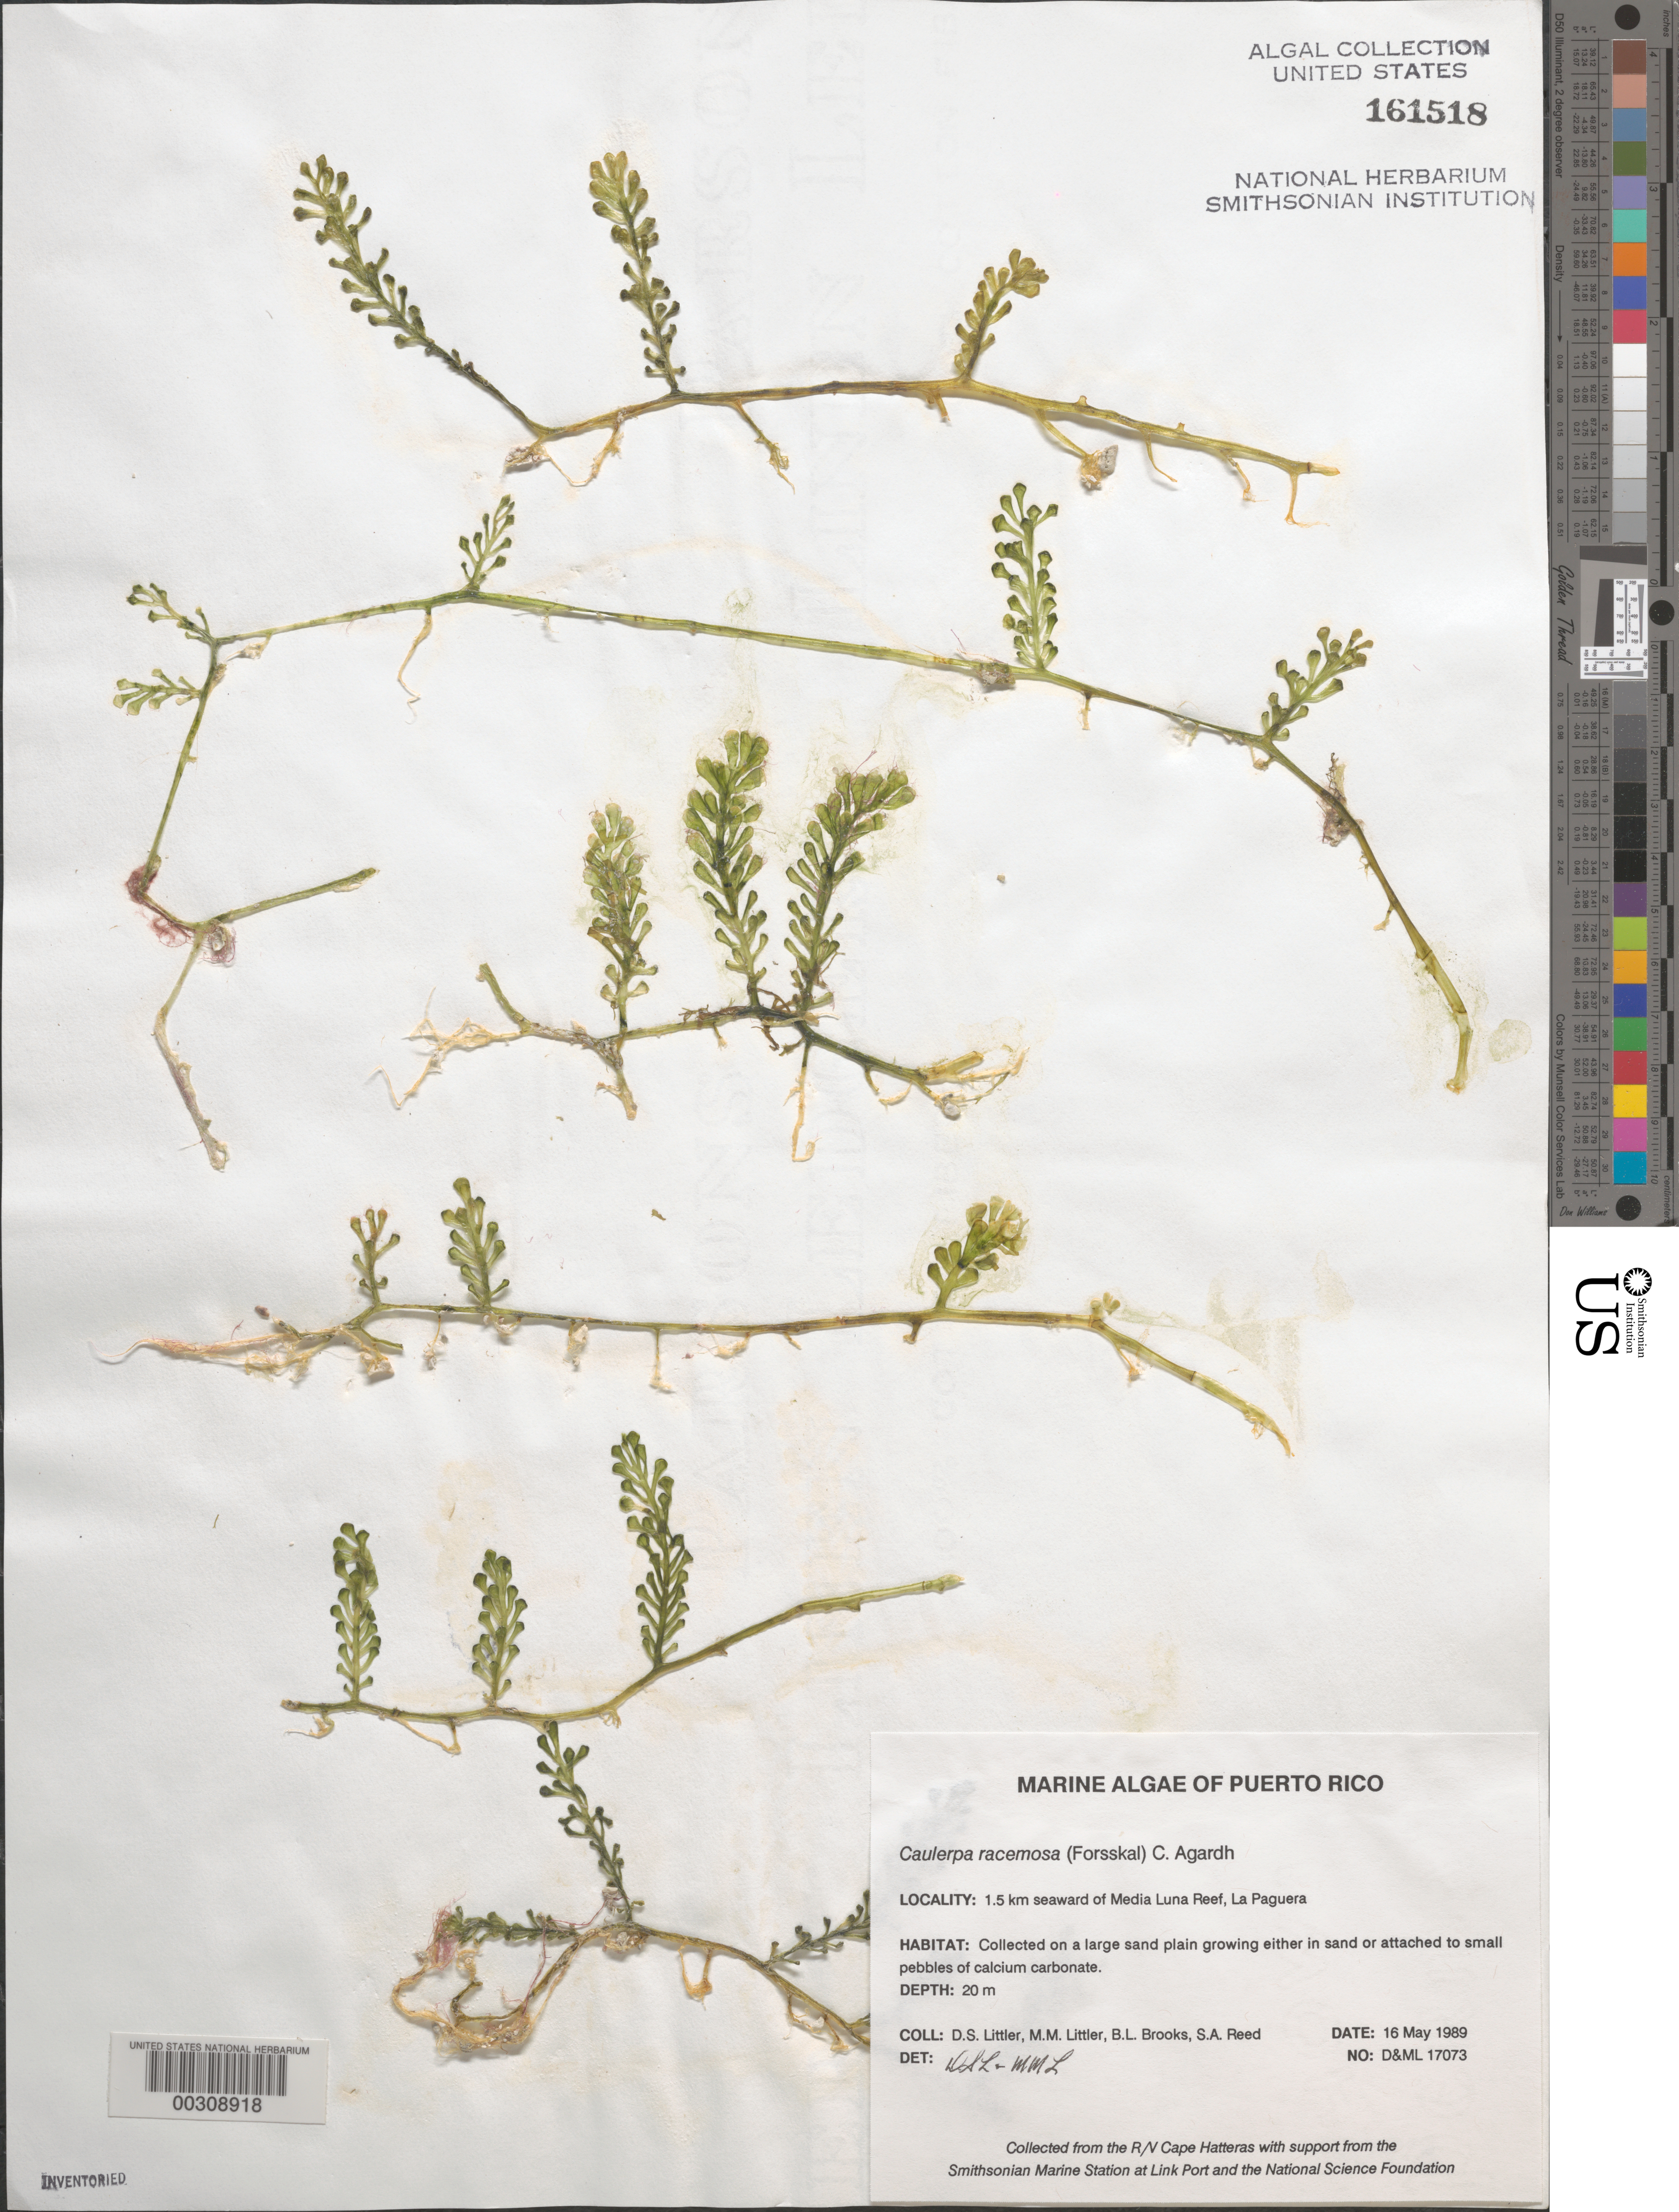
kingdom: Plantae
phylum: Chlorophyta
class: Ulvophyceae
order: Bryopsidales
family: Caulerpaceae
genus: Caulerpa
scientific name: Caulerpa racemosa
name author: (Forssk.) J. Agardh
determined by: Littler, D. S.; Littler, M. M.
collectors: D. S. Littler, M. M. Littler, B. Brooks & S. Reed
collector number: D&ML 17073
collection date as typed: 16 May 1989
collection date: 1989-05-16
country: Puerto Rico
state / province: Lajas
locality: La Parguera, 1.5 km from Media Luna Reef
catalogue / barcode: US 161518